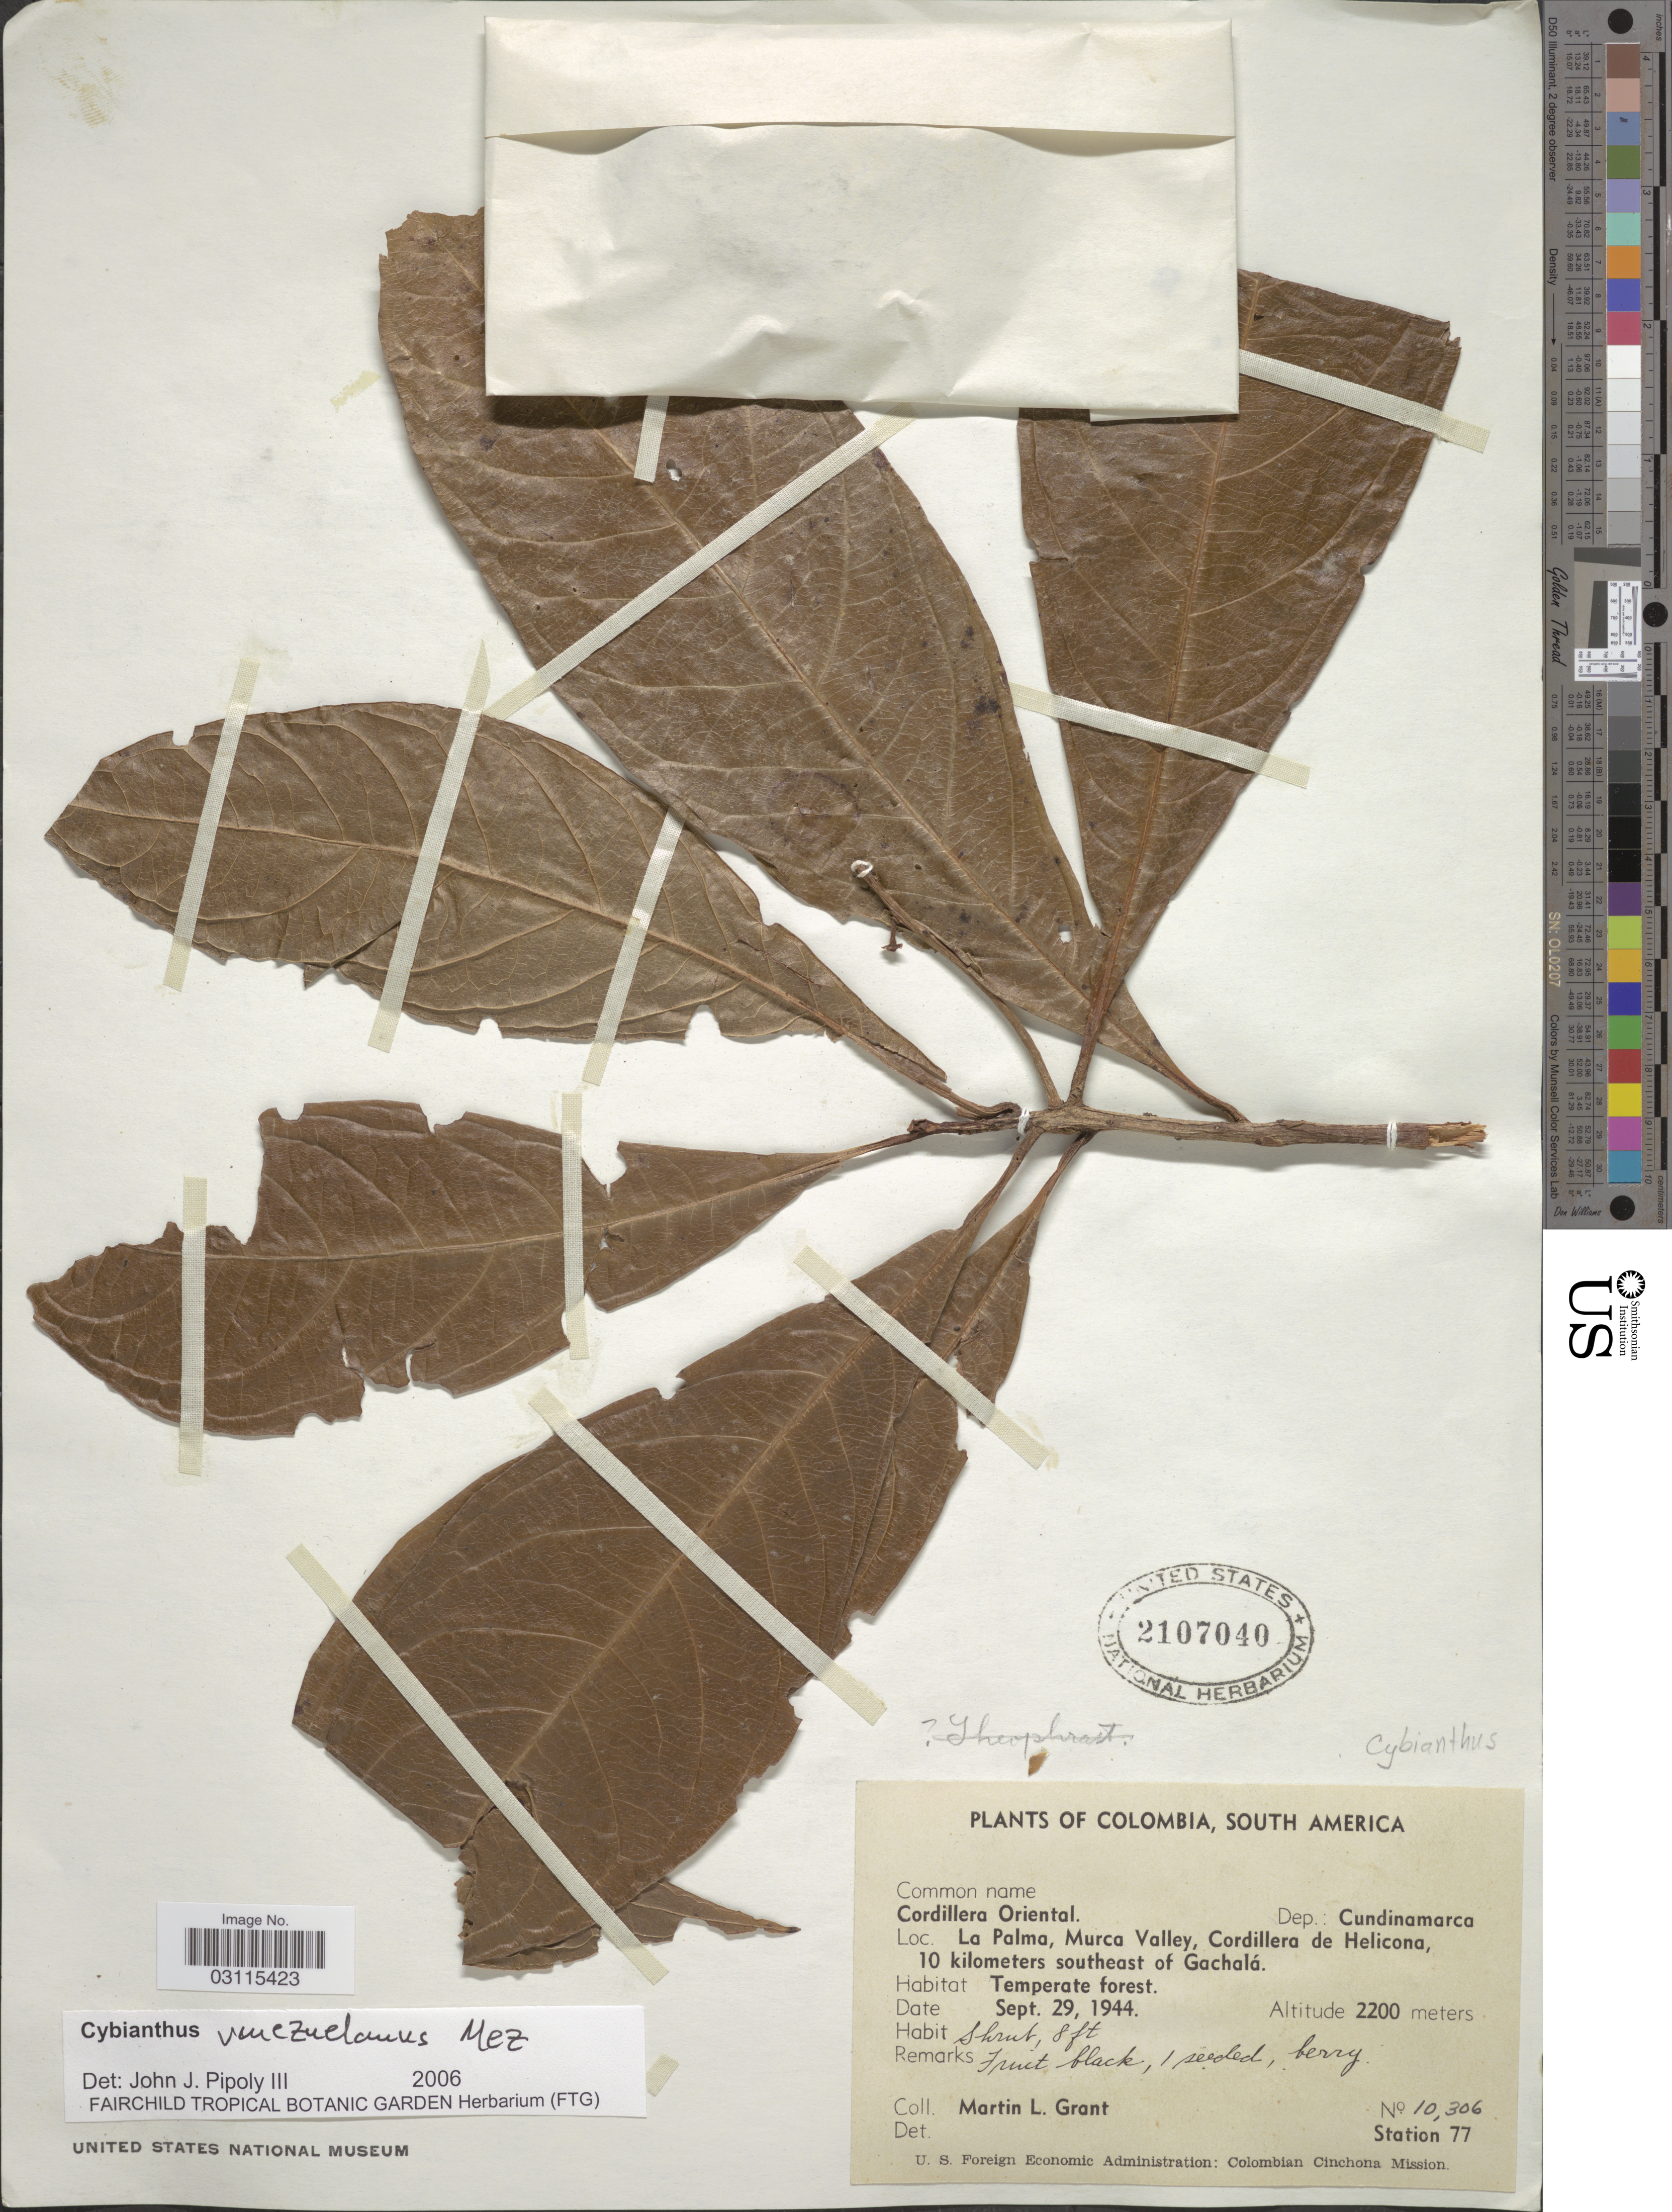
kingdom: Plantae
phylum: Tracheophyta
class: Magnoliopsida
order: Ericales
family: Primulaceae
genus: Cybianthus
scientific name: Cybianthus venezuelanus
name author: Mez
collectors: M. L. Grant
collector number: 10306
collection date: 1944-09-29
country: Colombia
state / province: Cundinamarca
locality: South America. Cordillera Oriental. Dep.: Cundinamarca. La Palma, Murca Valley, Cordillera de Helicona, 10 kilometers southeast of Gachalá. Station 77. [unsure placement]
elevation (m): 2200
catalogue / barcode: US 2107040